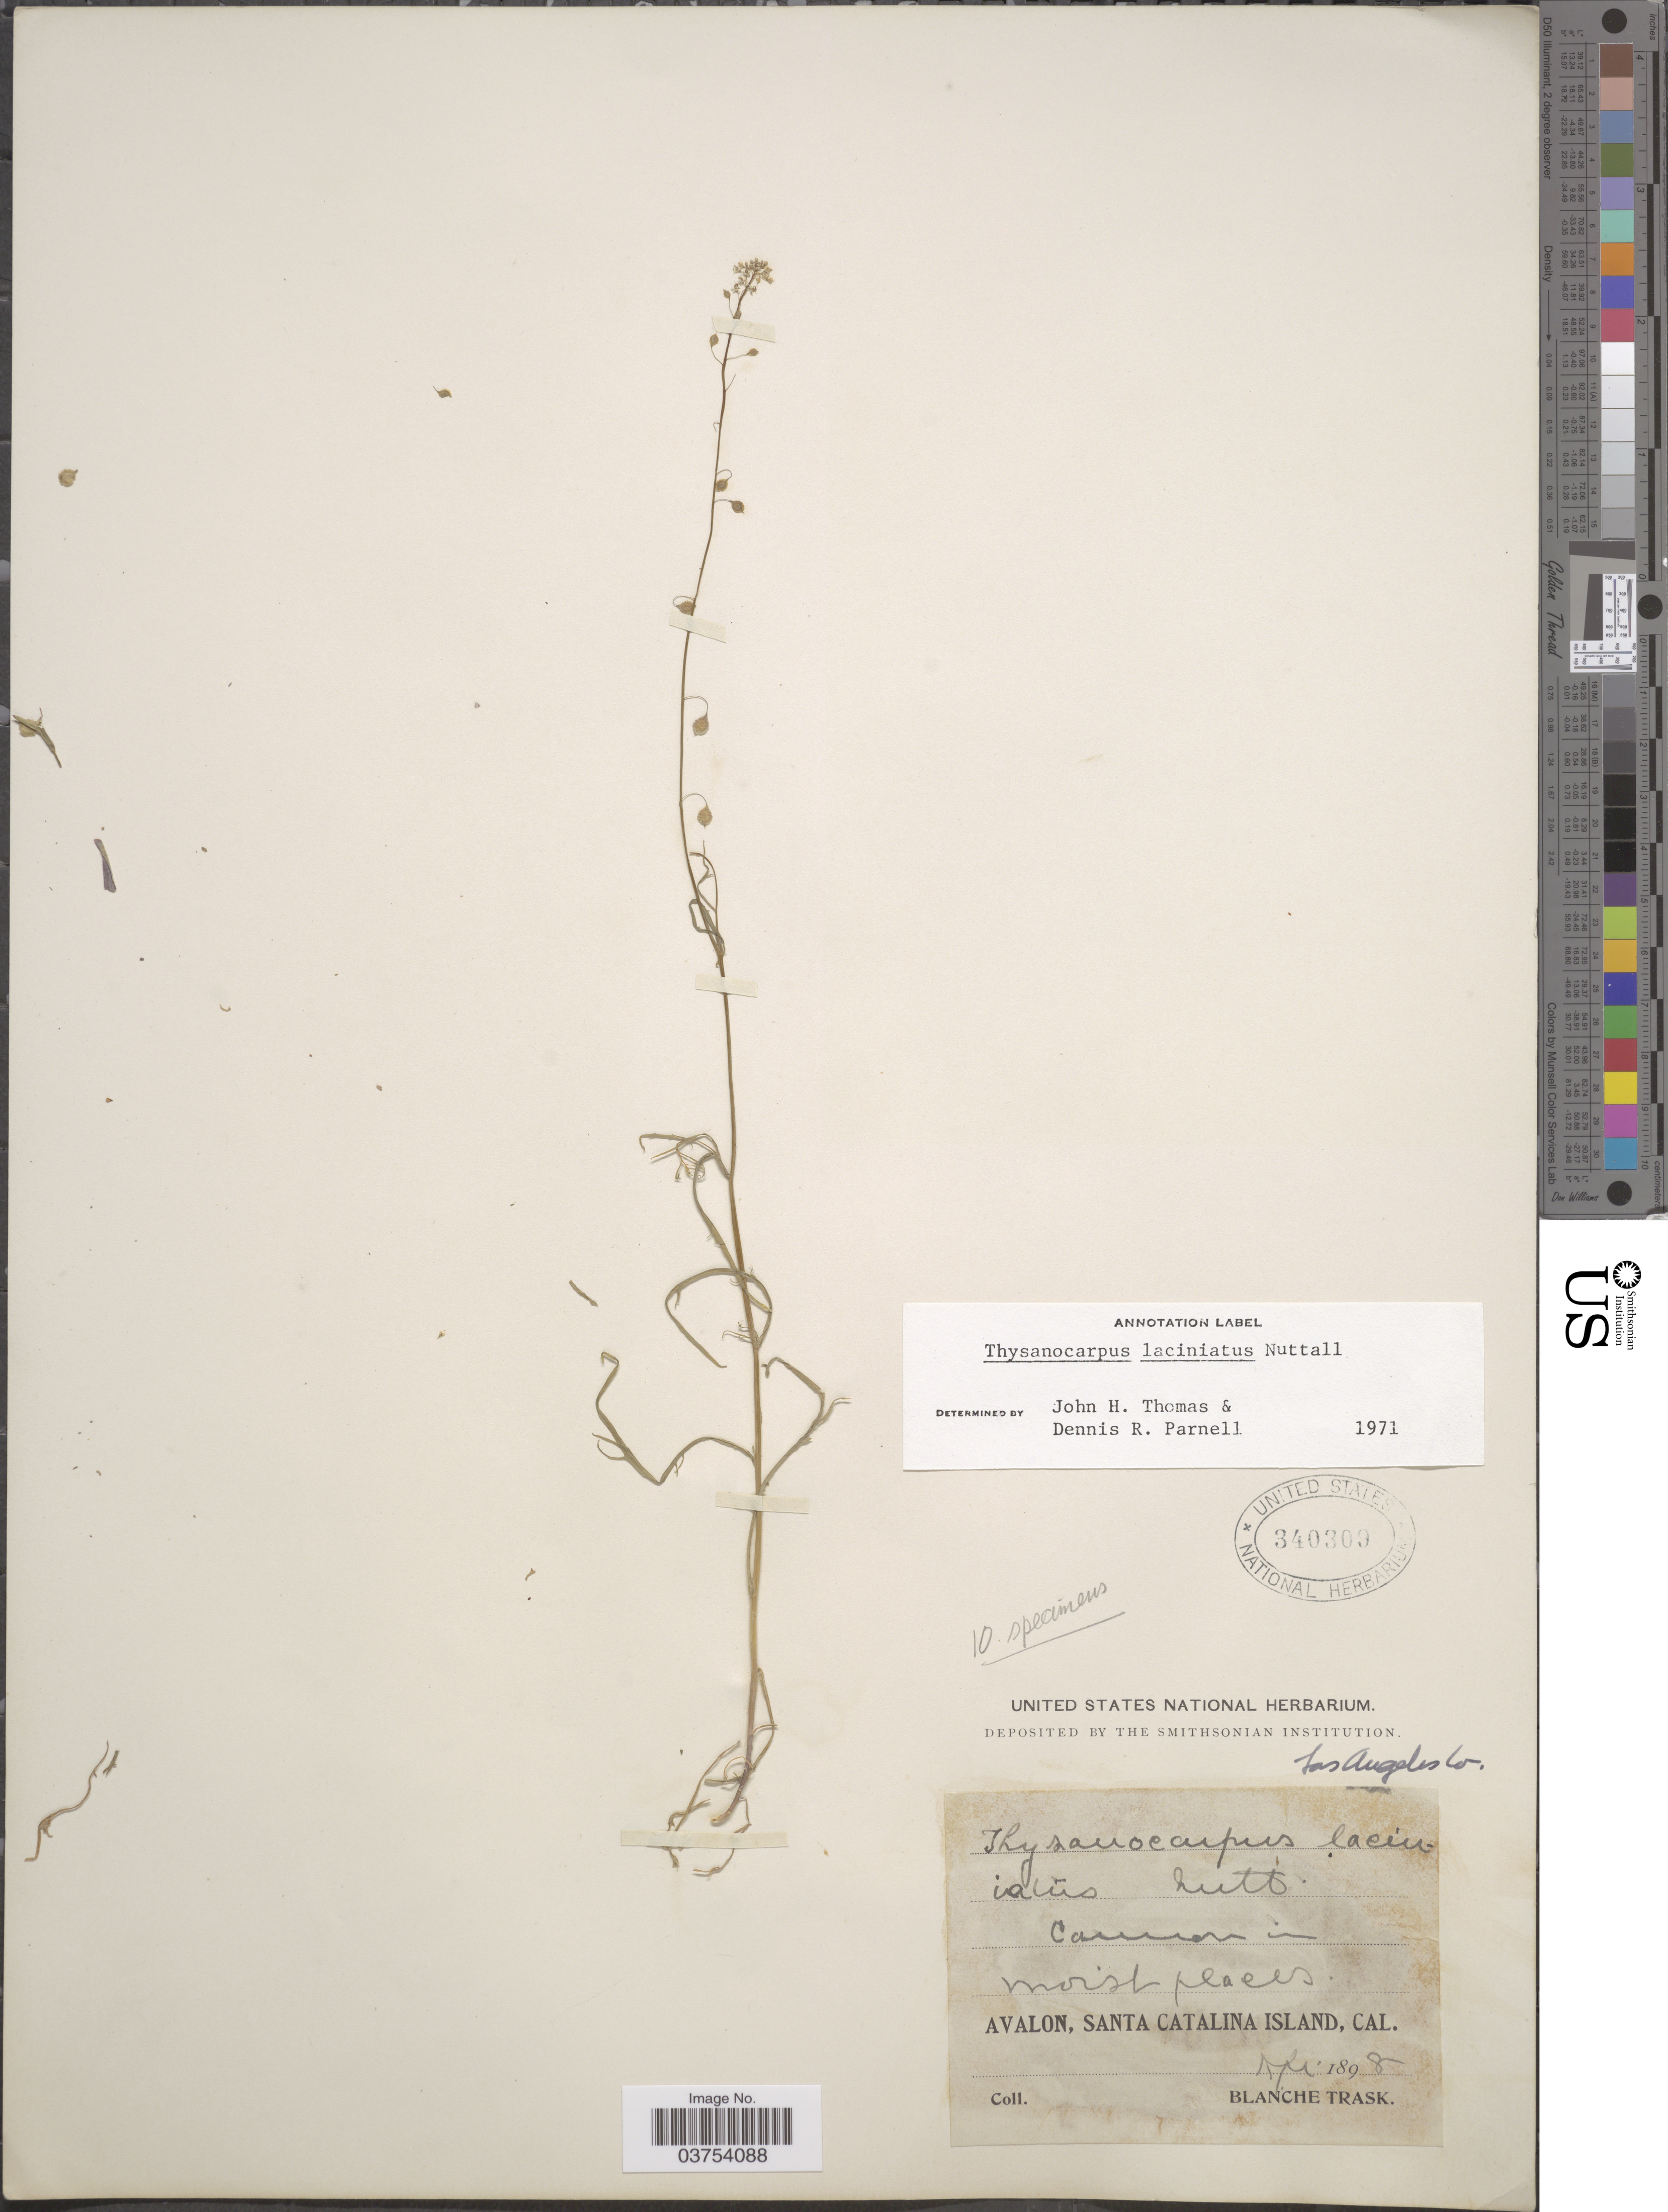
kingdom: Plantae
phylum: Tracheophyta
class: Magnoliopsida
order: Brassicales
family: Brassicaceae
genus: Thysanocarpus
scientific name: Thysanocarpus laciniatus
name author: Nutt. in Torr. & A. Gray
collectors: B. Trask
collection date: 1898-04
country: United States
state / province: California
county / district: Los Angeles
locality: Los Angeles Co. Avalon, Santa Catalina Island.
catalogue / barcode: US 340309